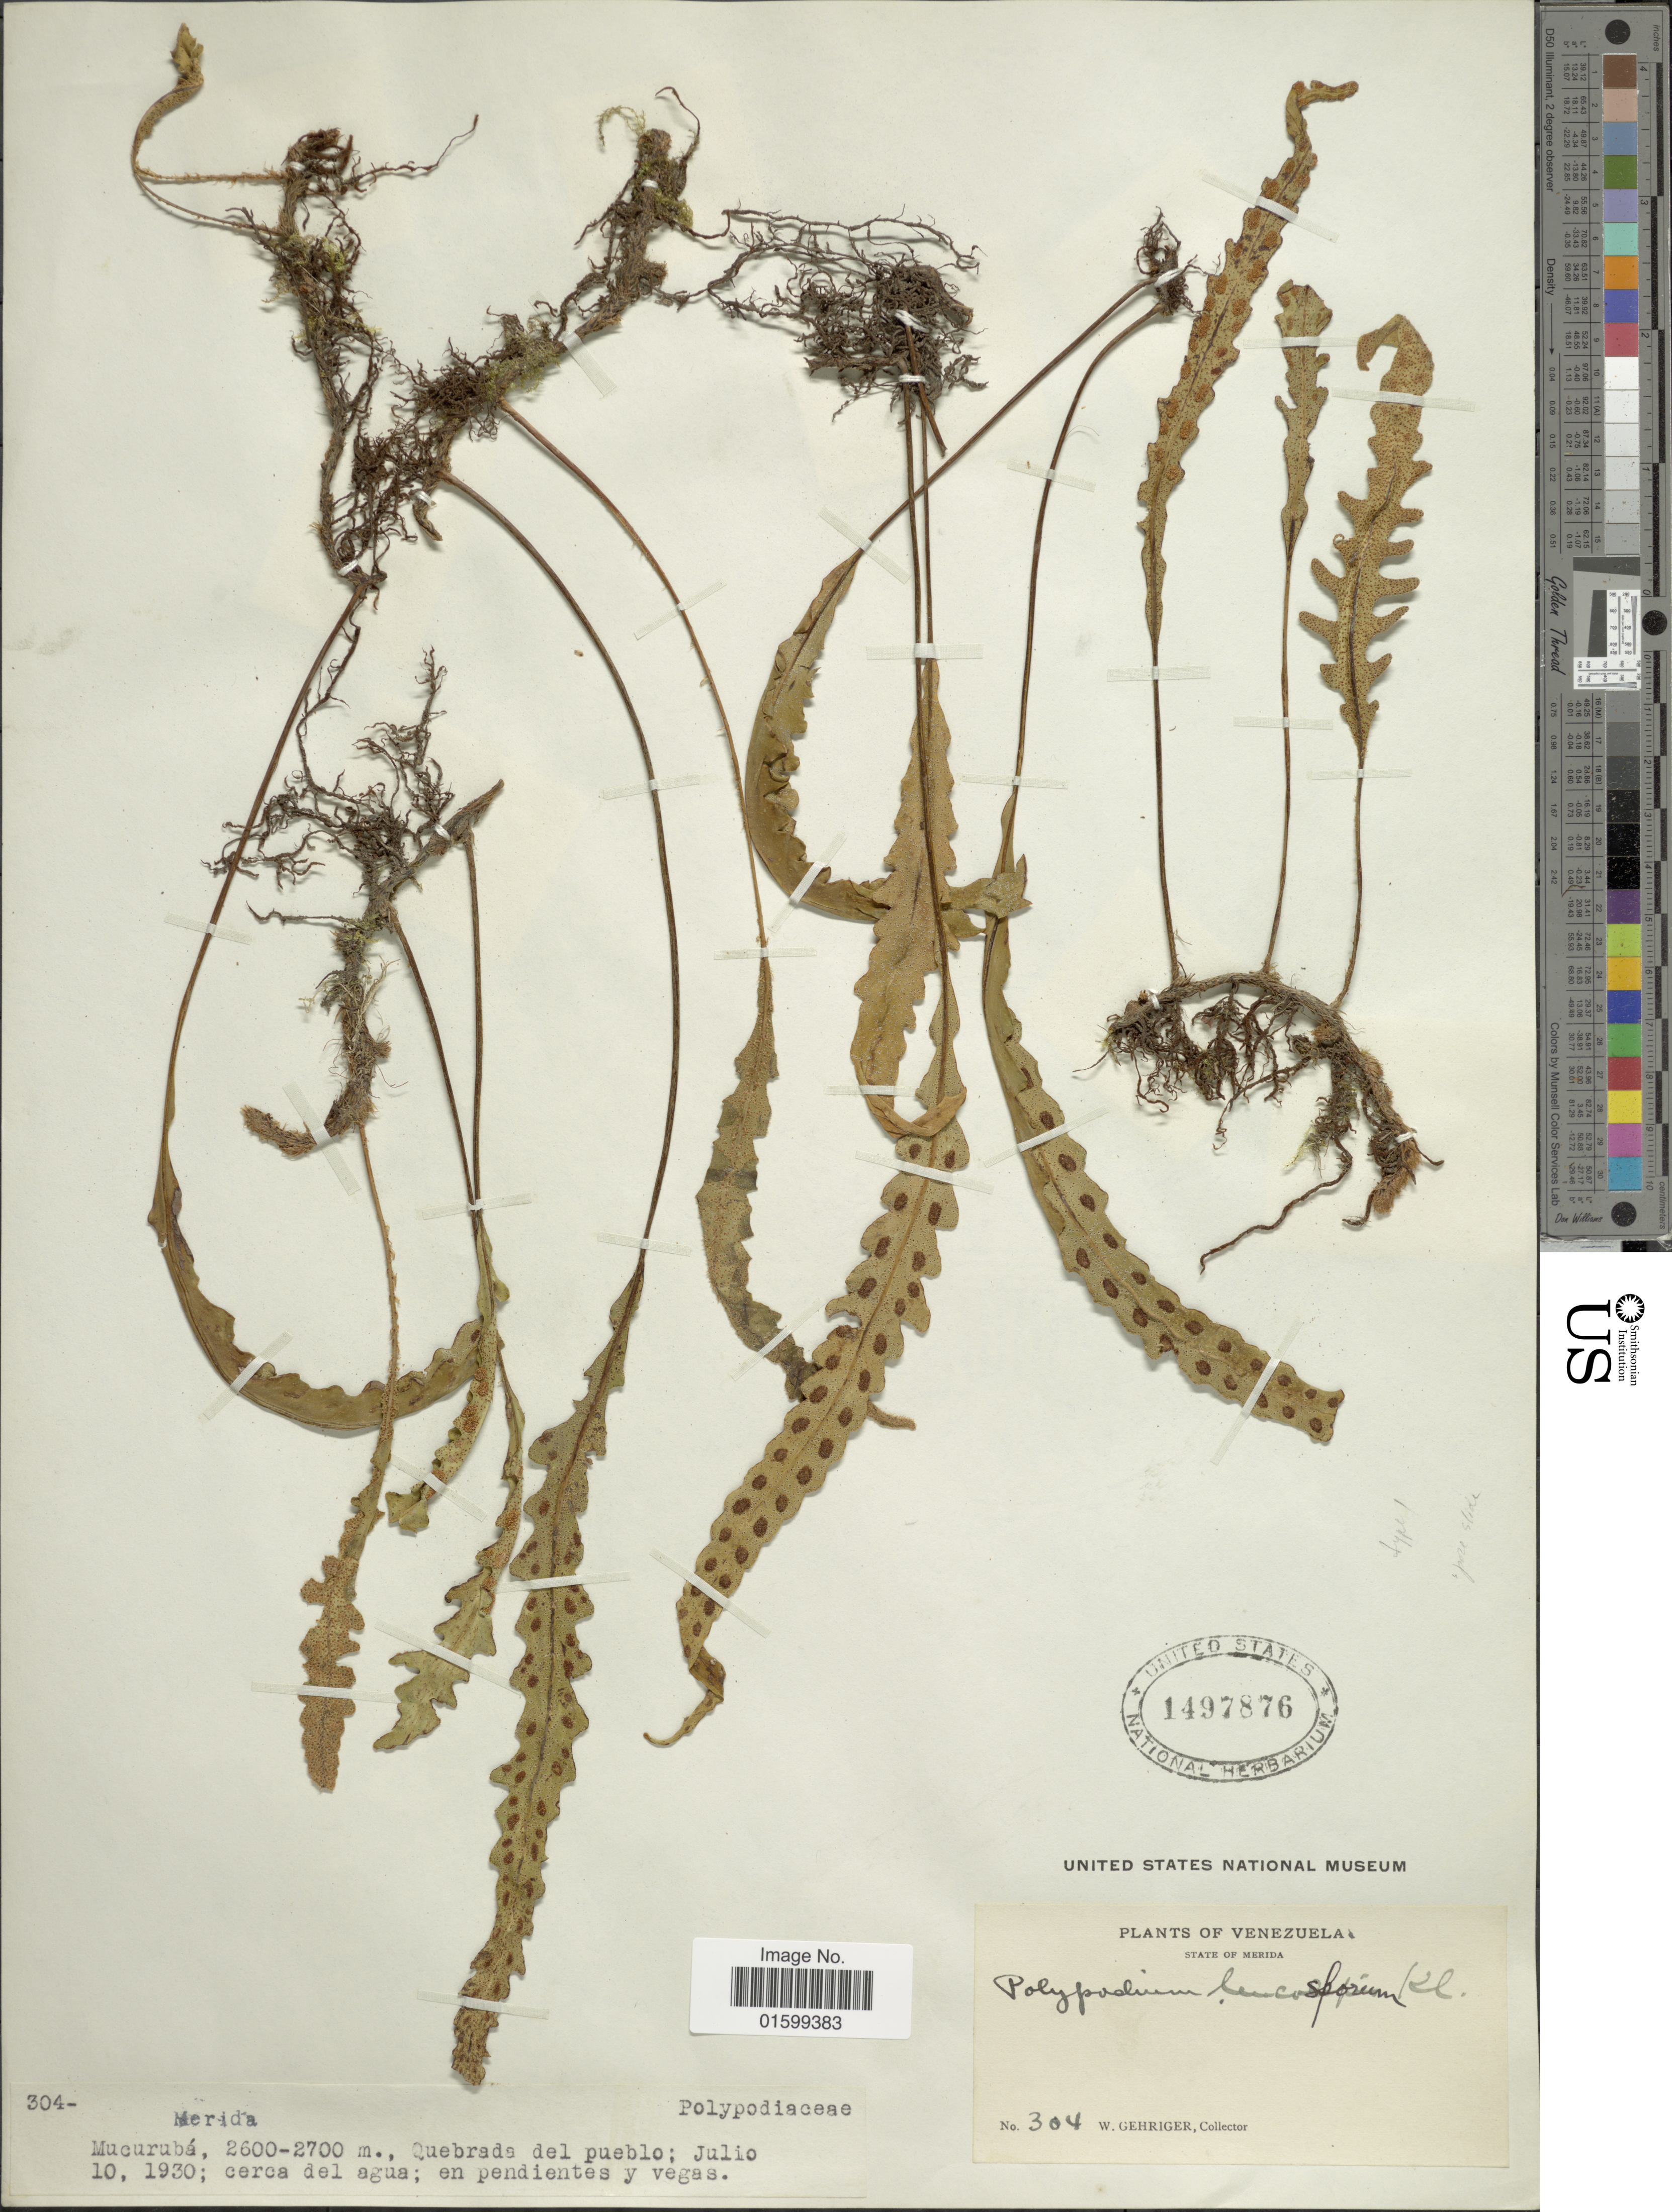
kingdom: Plantae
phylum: Tracheophyta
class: Polypodiopsida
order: Polypodiales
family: Polypodiaceae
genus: Pleopeltis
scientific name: Pleopeltis x leucospora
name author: (Klotzsch) L.B. Moore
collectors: W. Gehriger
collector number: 304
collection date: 1930-07-10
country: Venezuela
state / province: Mérida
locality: Mucurubá. Quebrada del pueblo; cerca del agua; en pendientes y vegas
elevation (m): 2600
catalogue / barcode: US 1497876